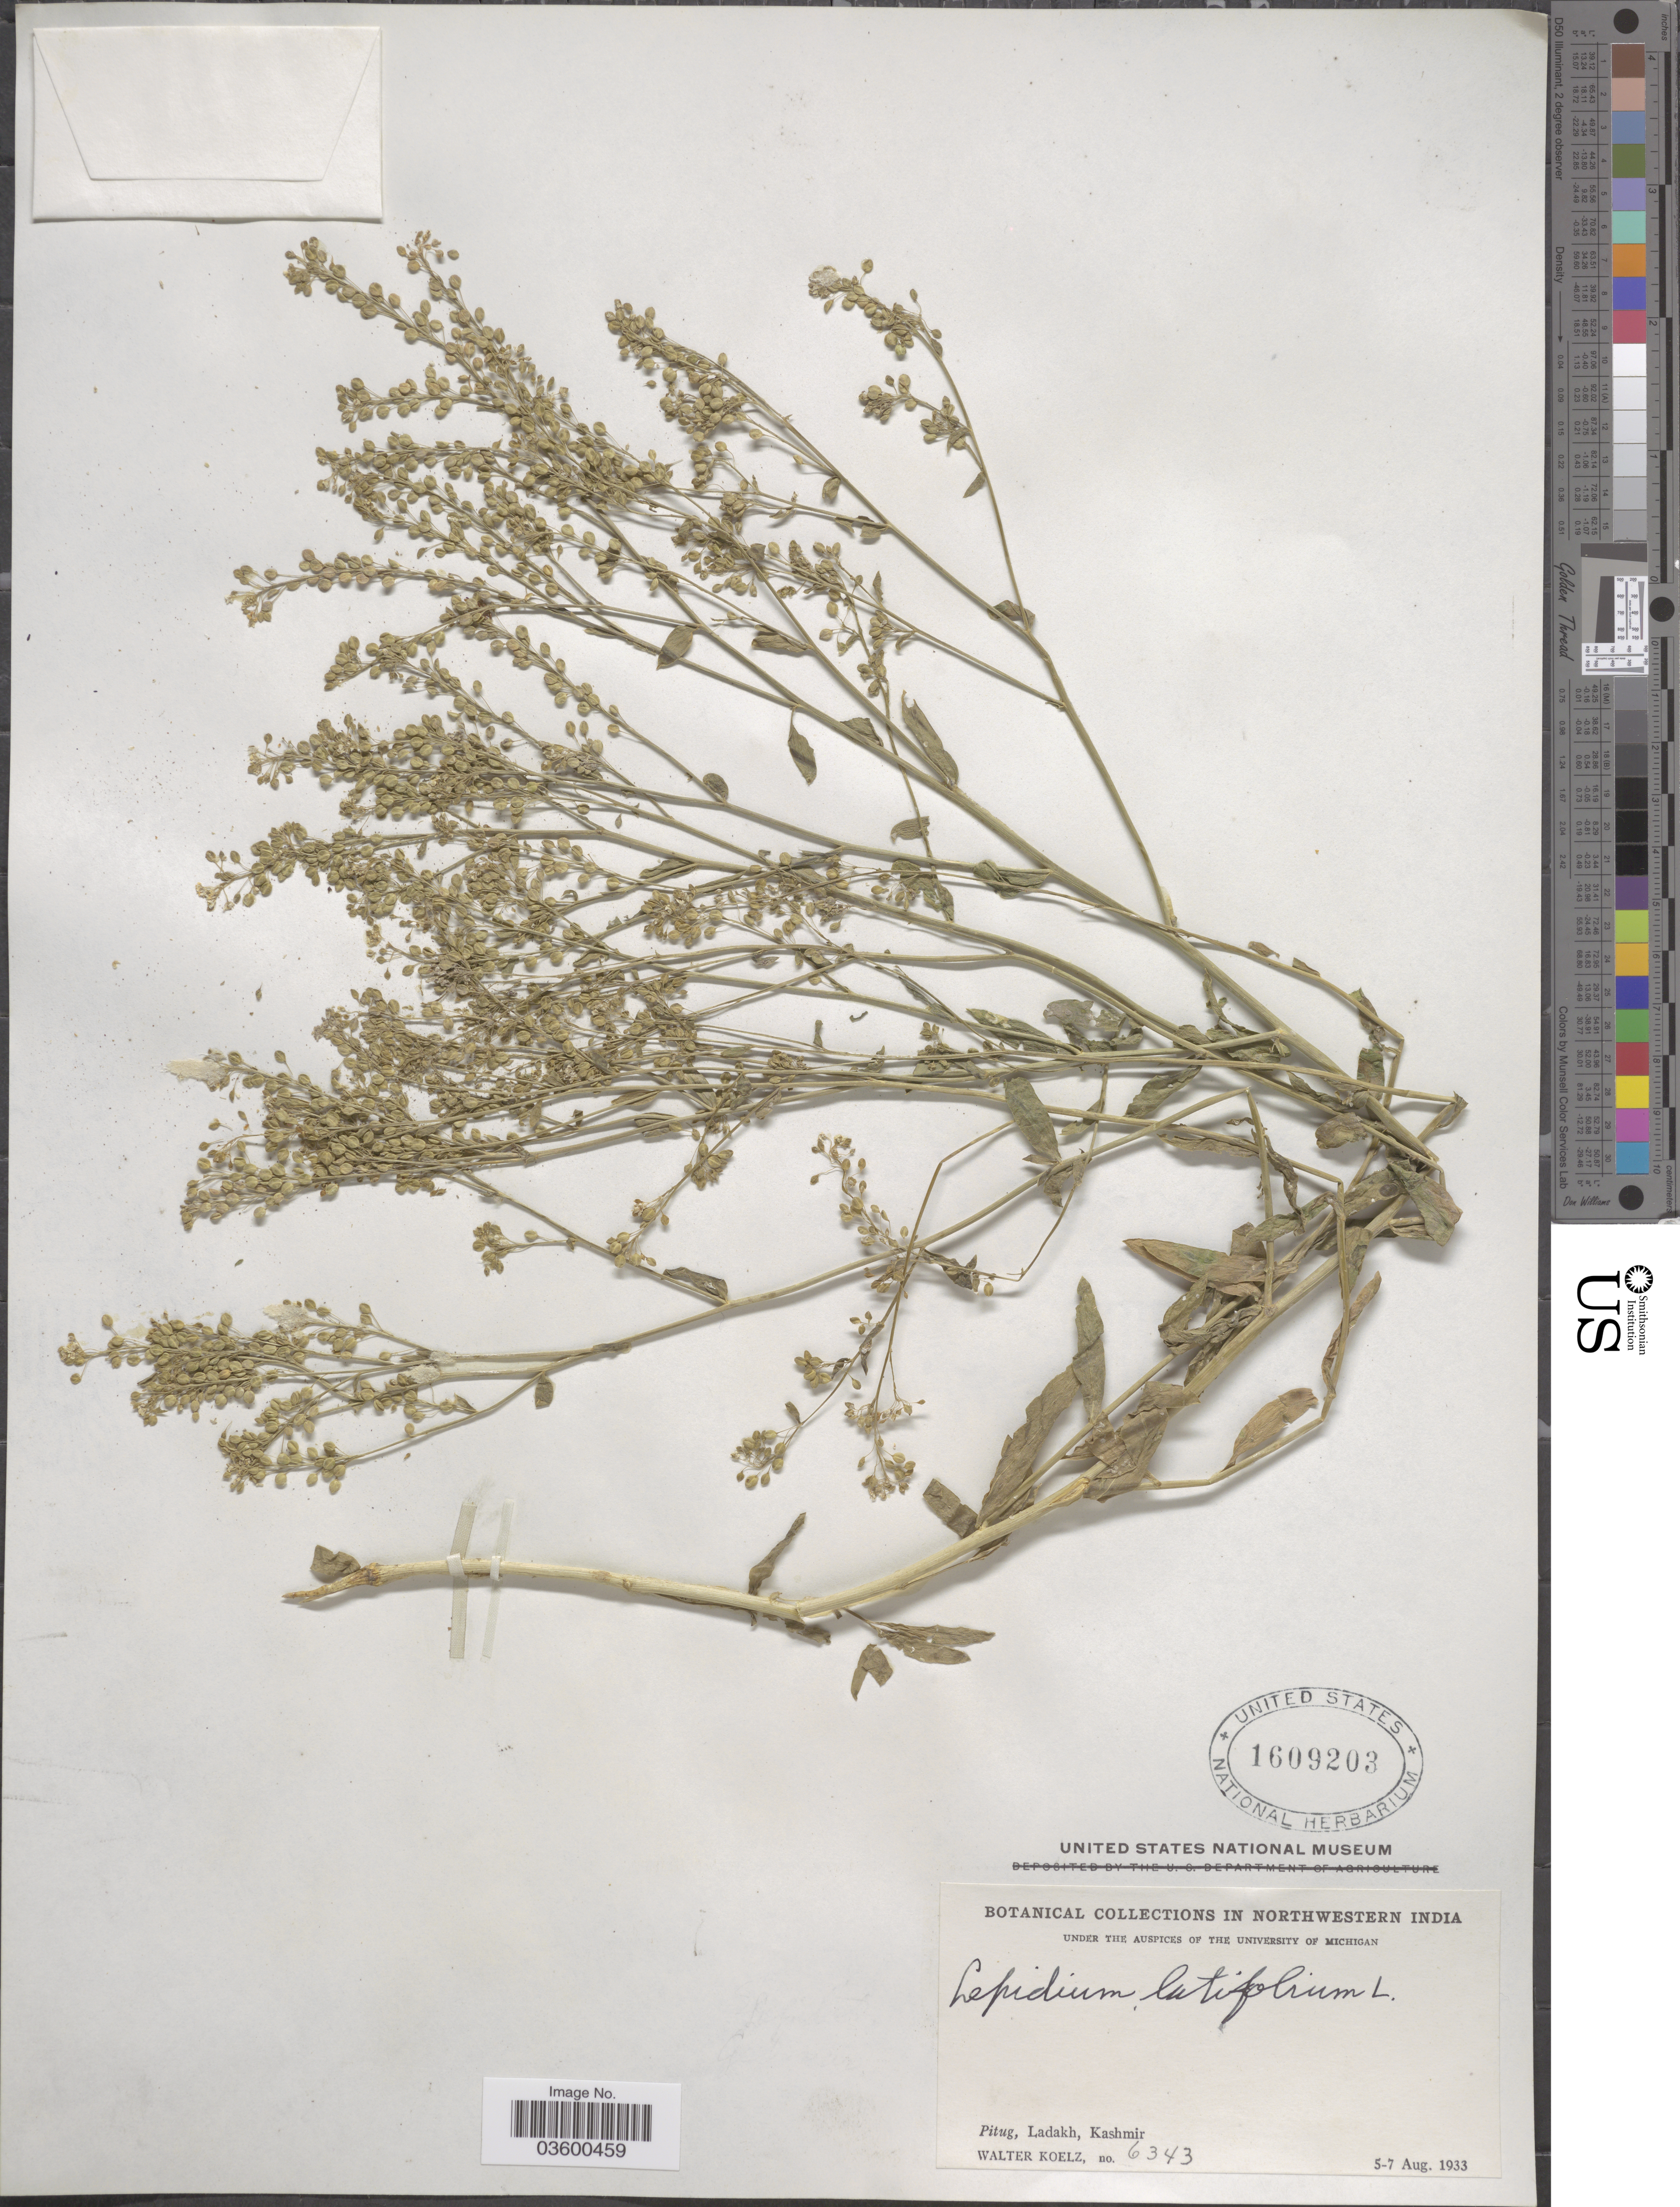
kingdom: Plantae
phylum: Tracheophyta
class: Magnoliopsida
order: Brassicales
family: Brassicaceae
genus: Lepidium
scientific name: Lepidium latifolium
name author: L.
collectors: W. N. Koelz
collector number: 6343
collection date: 1933-08-05/1933-08-07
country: India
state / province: Jammu and Kashmir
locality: In Northwestern India. Pitug, Ladakh, Kashmir.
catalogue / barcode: US 1609203